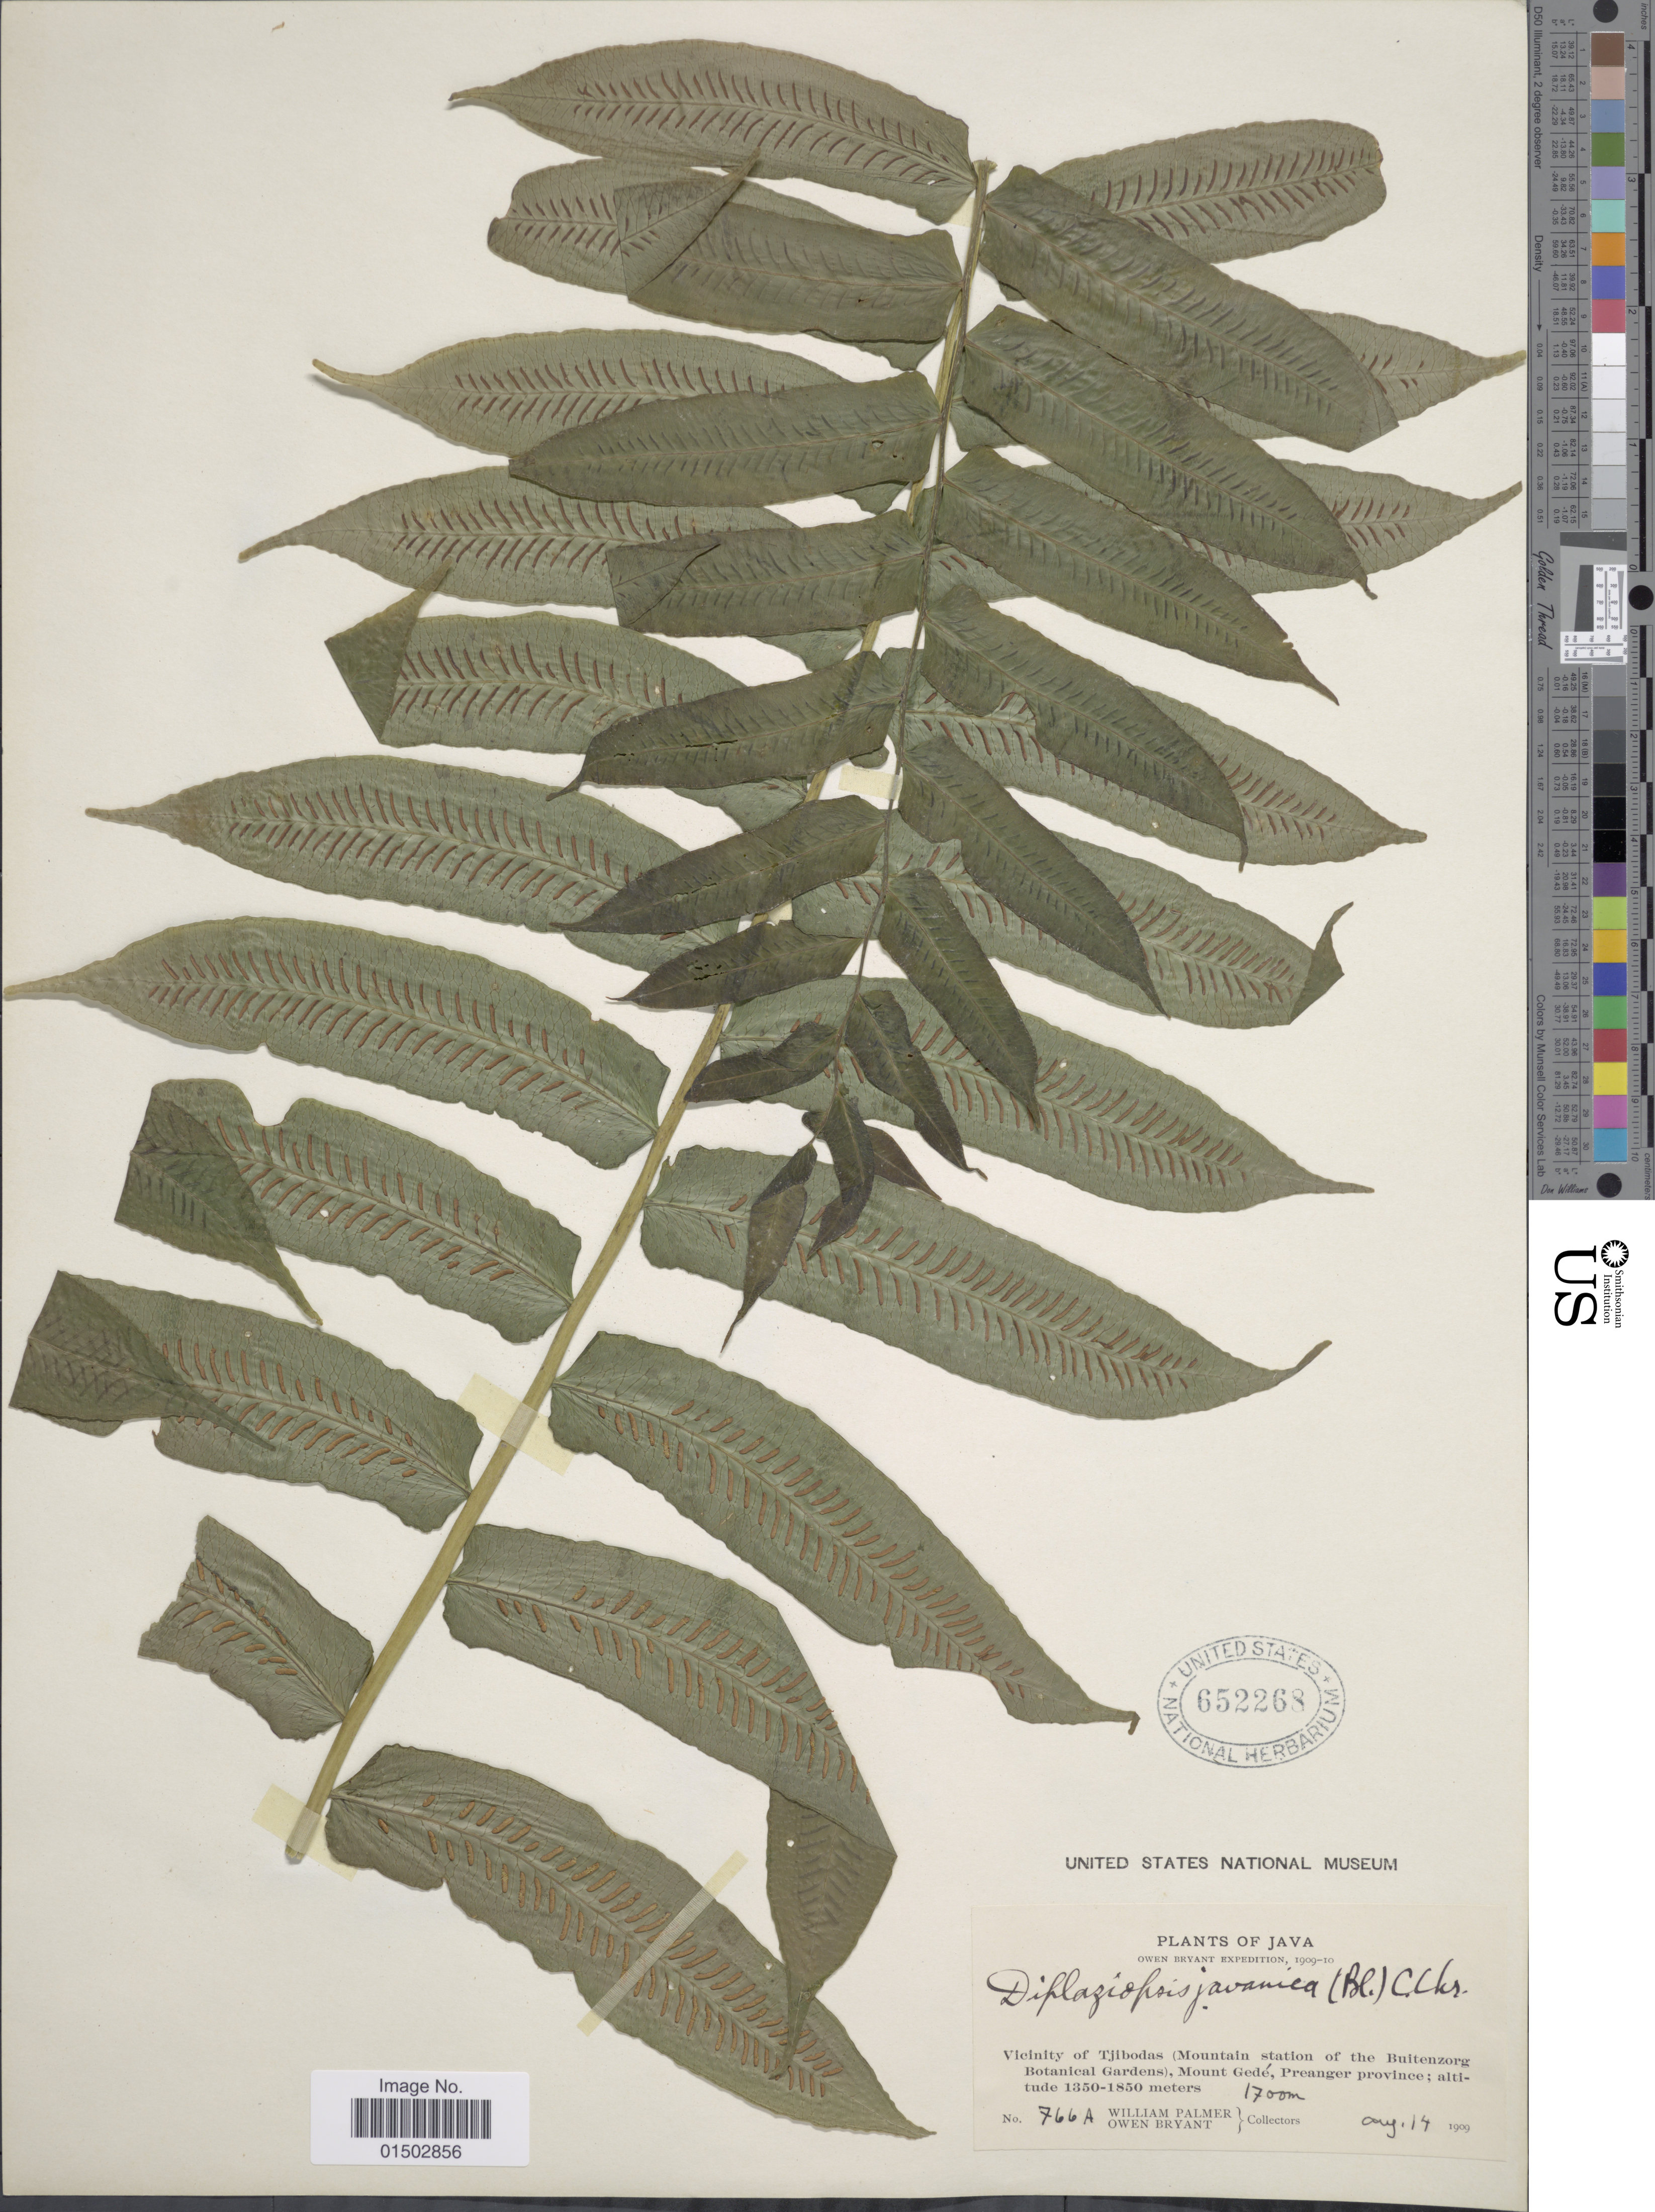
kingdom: Plantae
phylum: Tracheophyta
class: Polypodiopsida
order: Polypodiales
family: Diplaziopsidaceae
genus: Diplaziopsis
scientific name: Diplaziopsis javanica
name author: (Blume) C. Chr.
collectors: W. Palmer & O. Bryant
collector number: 766A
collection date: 1909-08-14/1910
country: Indonesia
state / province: Java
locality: Vicinity of Tjibodas (mountain station of the Buitenzorg Botanical Gardens), Mount Gede, Preanger province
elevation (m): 1700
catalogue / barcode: US 652268